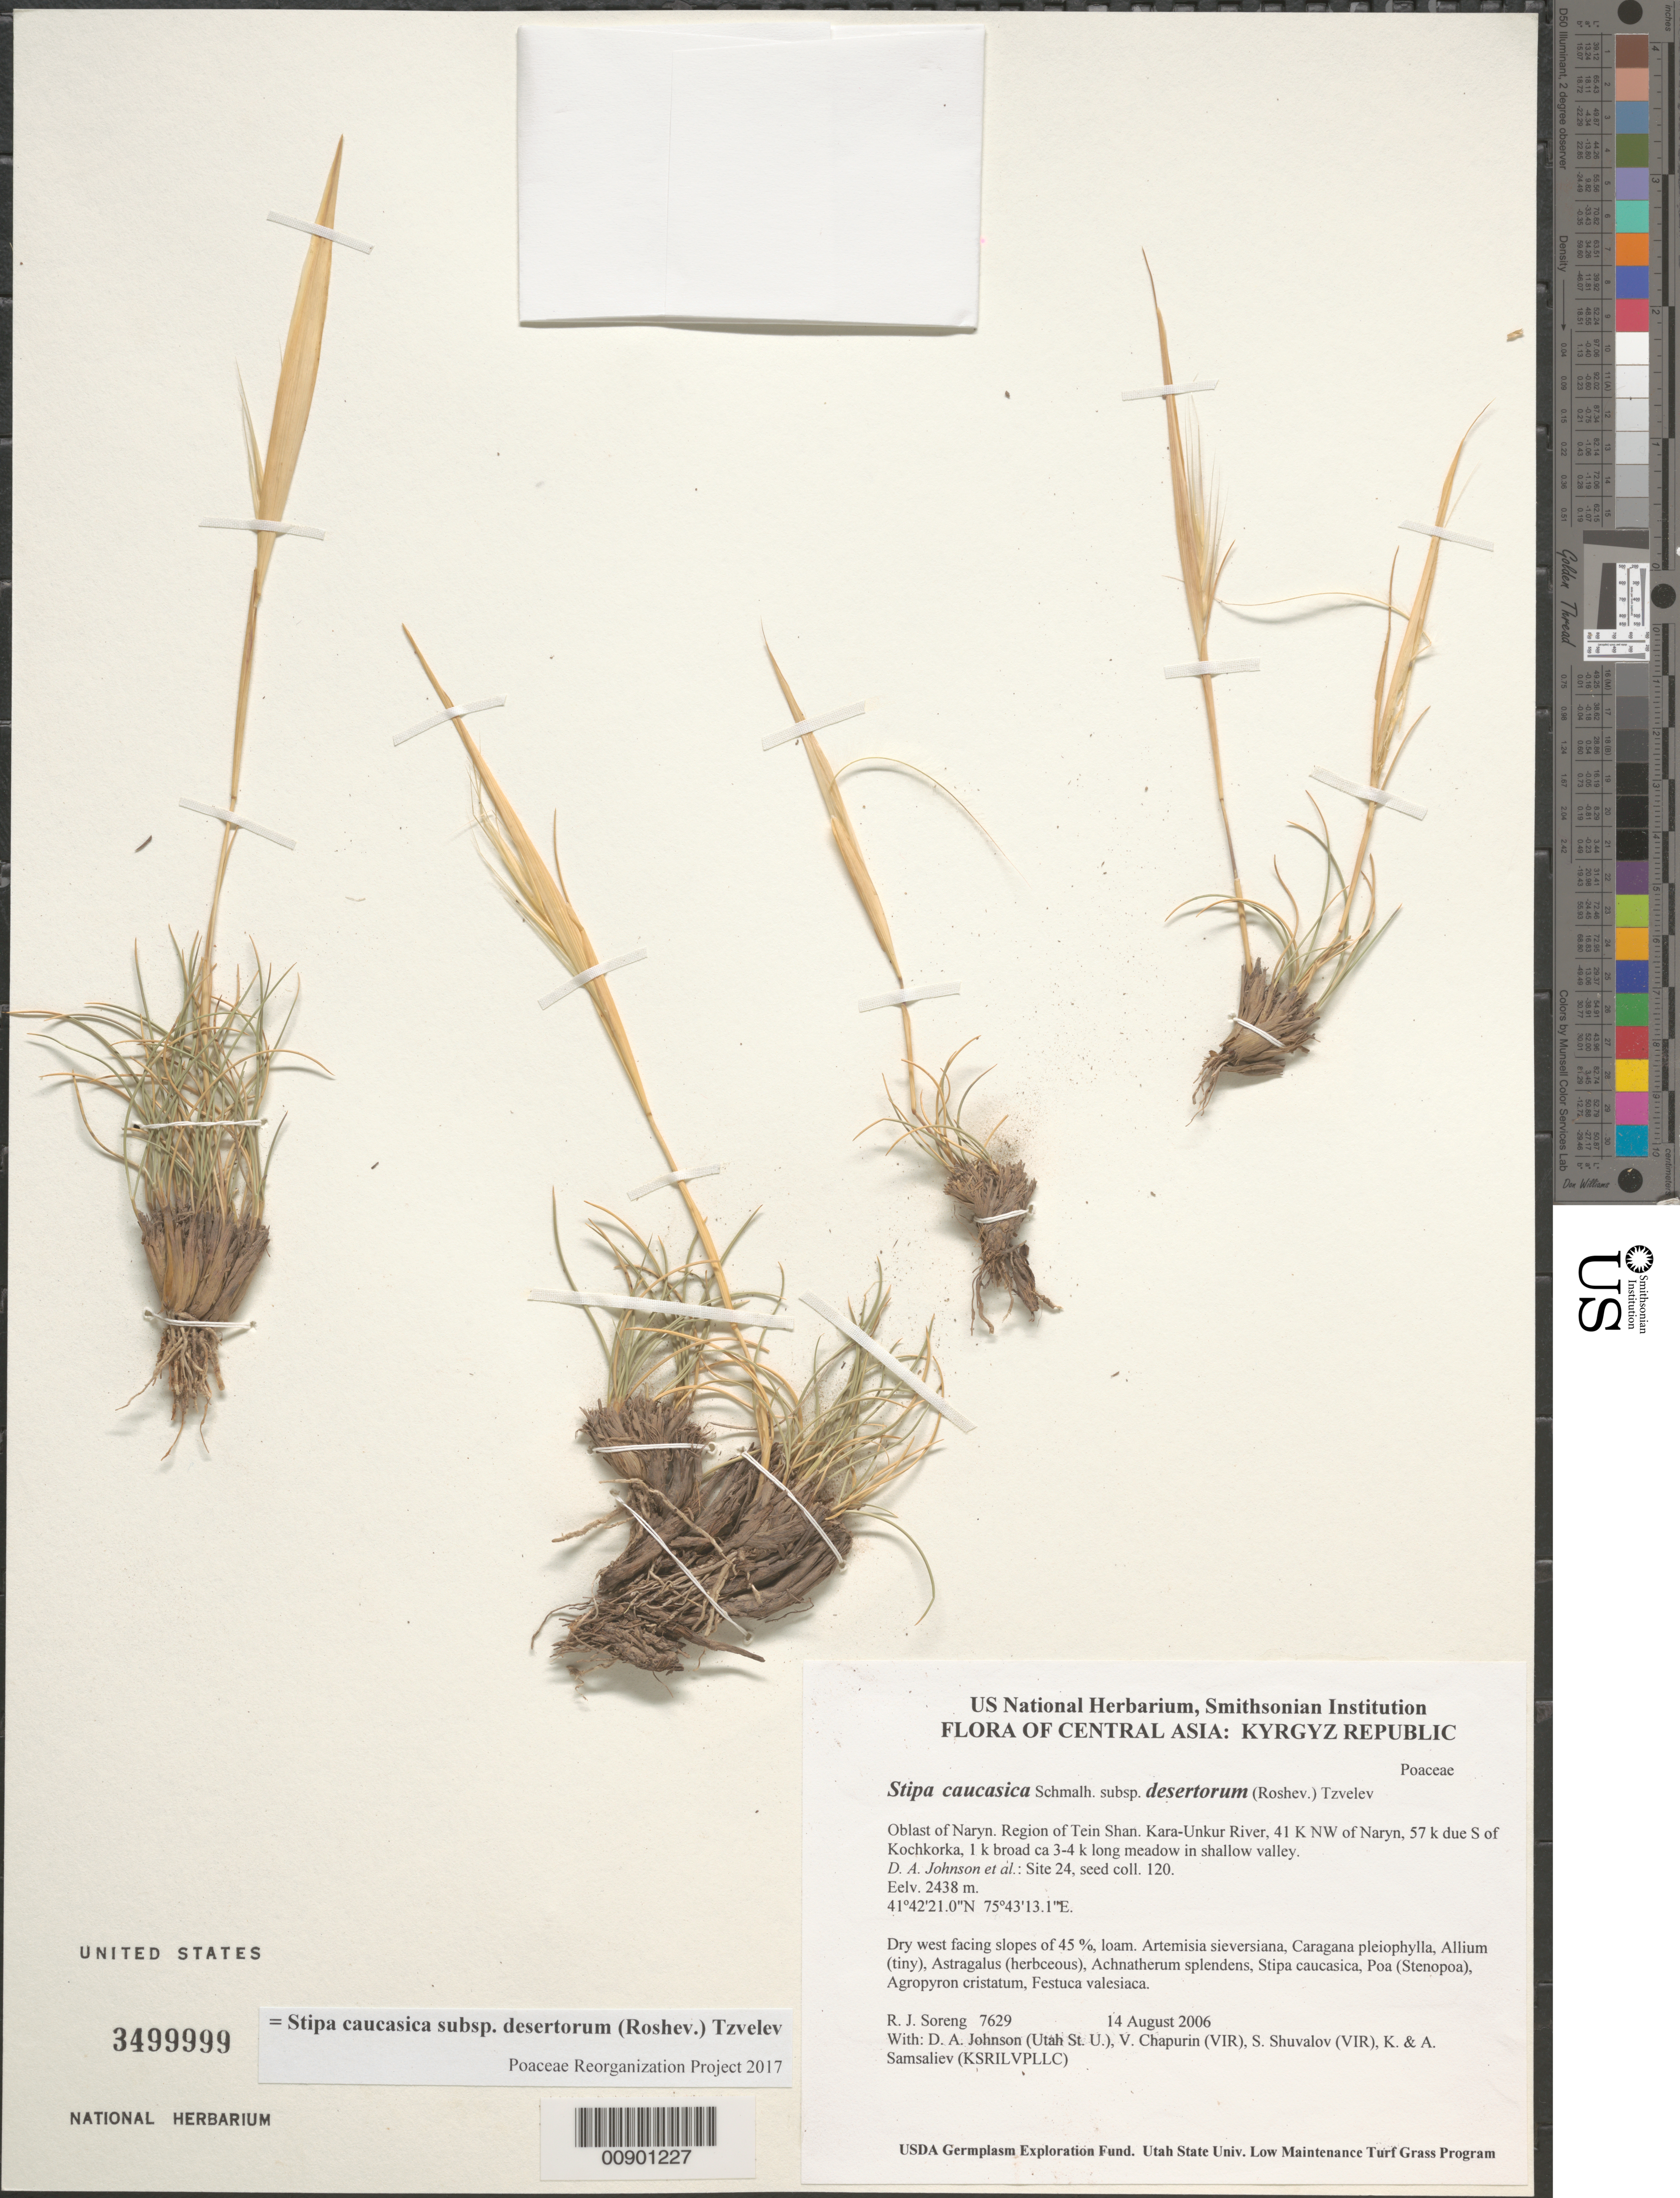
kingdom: Plantae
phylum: Tracheophyta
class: Liliopsida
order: Poales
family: Poaceae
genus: Stipa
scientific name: Stipa caucasica subsp. desertorum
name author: (Roshev.) Tzvelev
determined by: Poaceae Reorganization Project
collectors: R. J. Soreng, D. Johnson, S. Shuvalov, V. Chapurin, K. Samsaliev & A. Samsaliev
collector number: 7629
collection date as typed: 14 Aug 2006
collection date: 2006-08-14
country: Kyrgyzstan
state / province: Naryn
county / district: Tein Shan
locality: Kara-Unkur River, 41 km NW of Naryn, 57 km due S of Kochkorka, 1 km broad ca 3-4 km long meadow in shallow valley.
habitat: Dry west facing slopes of 45 %, loam.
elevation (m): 2438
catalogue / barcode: US 3499999